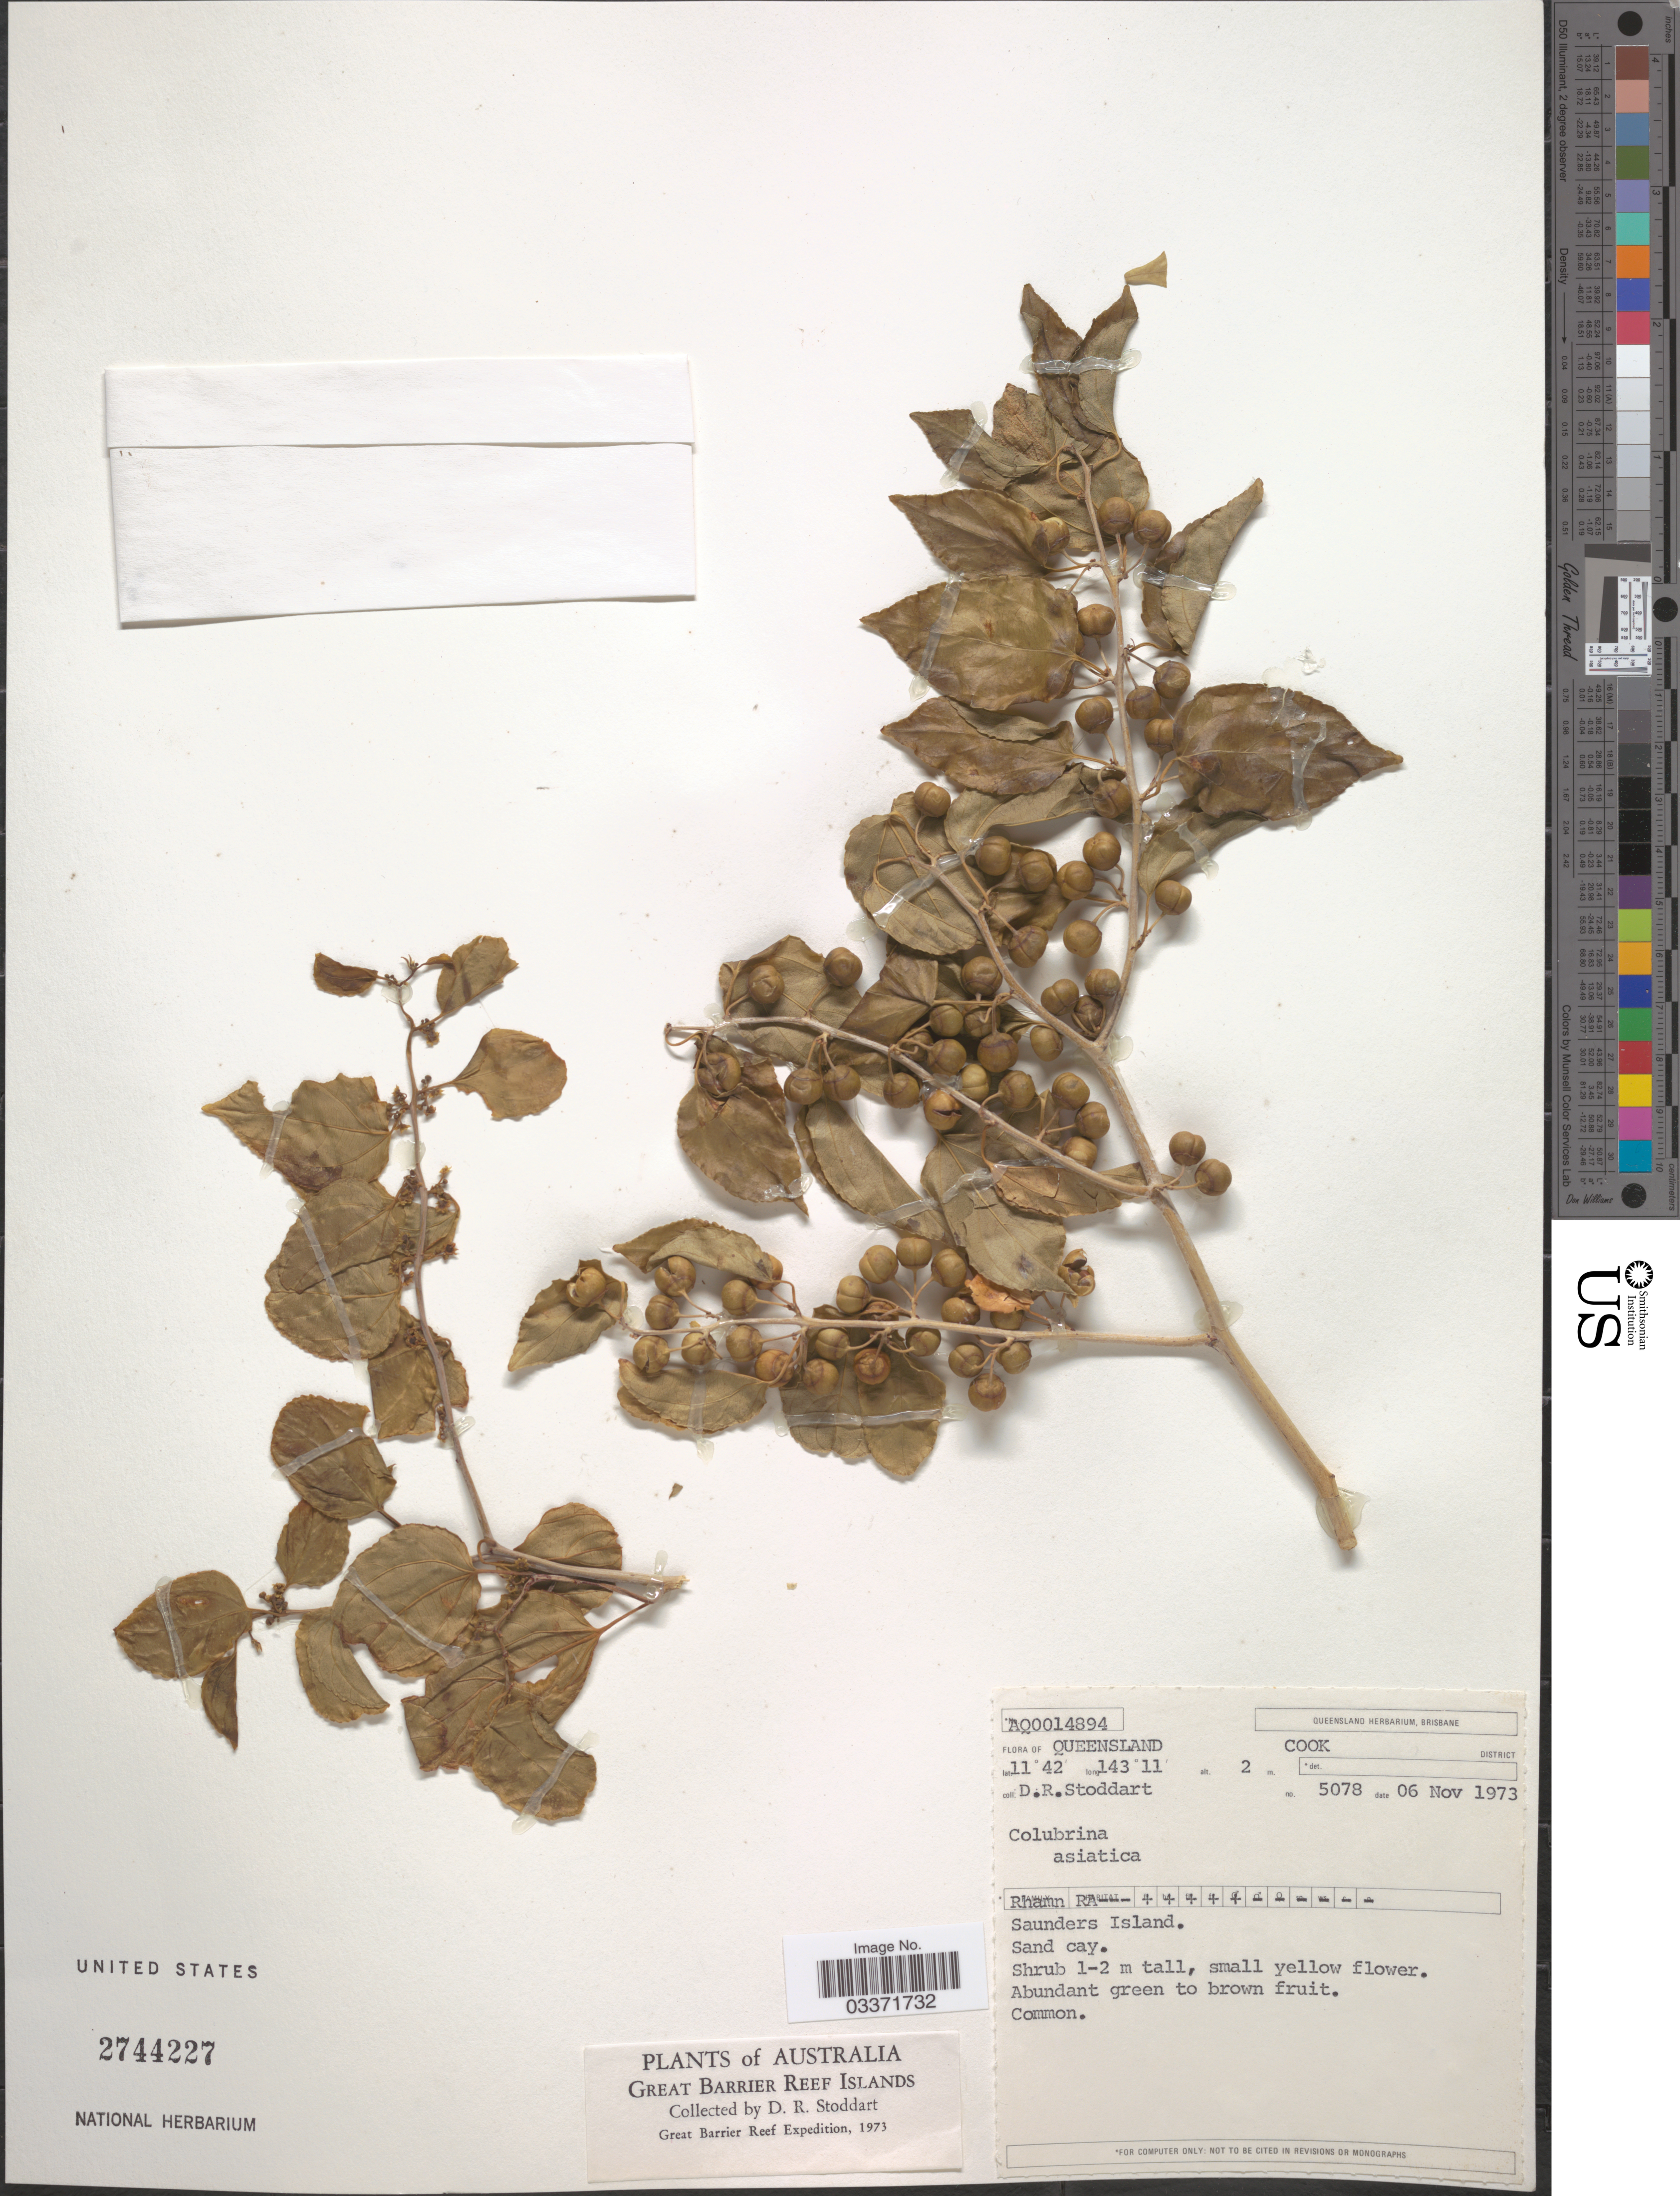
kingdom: Plantae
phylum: Tracheophyta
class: Magnoliopsida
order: Rosales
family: Rhamnaceae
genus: Colubrina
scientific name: Colubrina asiatica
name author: (L.) Brongn.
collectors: D. R. Stoddart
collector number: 5078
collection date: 1973-11-06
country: Australia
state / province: Queensland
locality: Great Barrier Reef Islands, Cook District, Saunders Island.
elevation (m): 2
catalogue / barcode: US 2744227